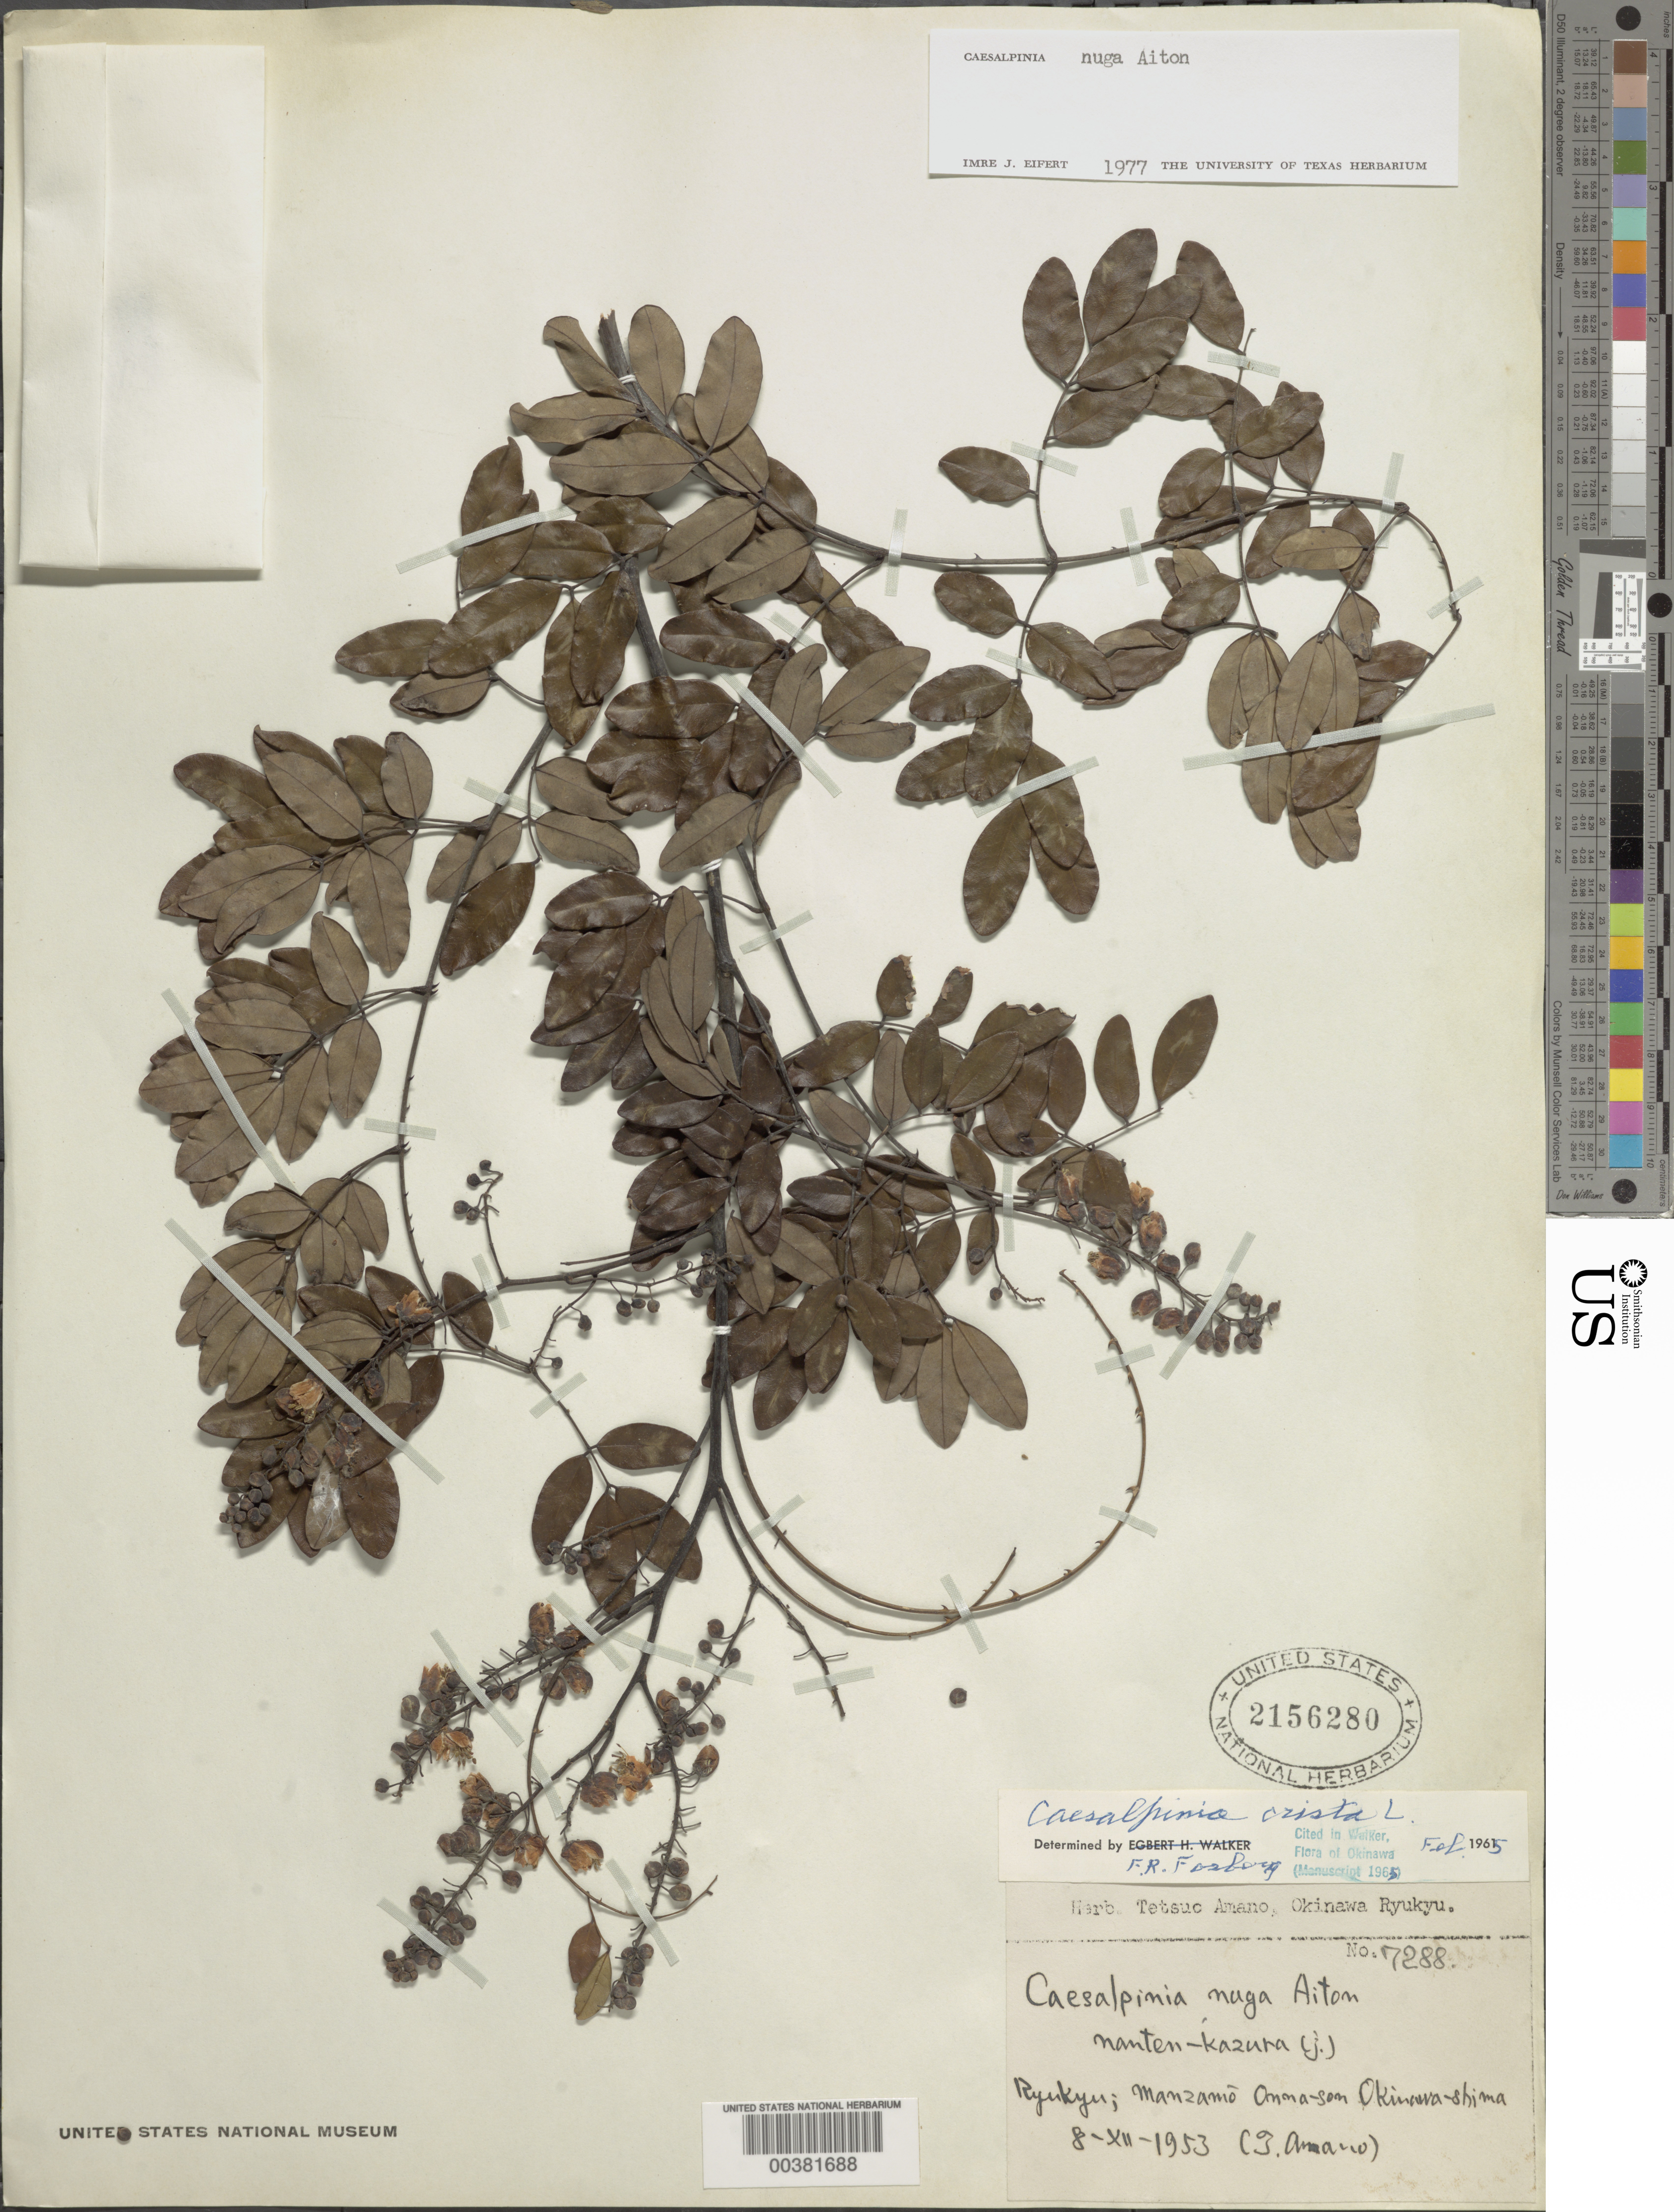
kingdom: Plantae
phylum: Tracheophyta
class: Magnoliopsida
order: Fabales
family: Fabaceae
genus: Ticanto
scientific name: Ticanto crista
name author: (L.) R. Clark & Gagnon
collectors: T. Amano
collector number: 7288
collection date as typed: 08 Dec 1953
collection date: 1953-12-08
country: Japan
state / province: Okinawa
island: Okinawa ?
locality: Okinawa is.; manzamo onna-son [OKINAWA IS.]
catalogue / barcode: US 2156280